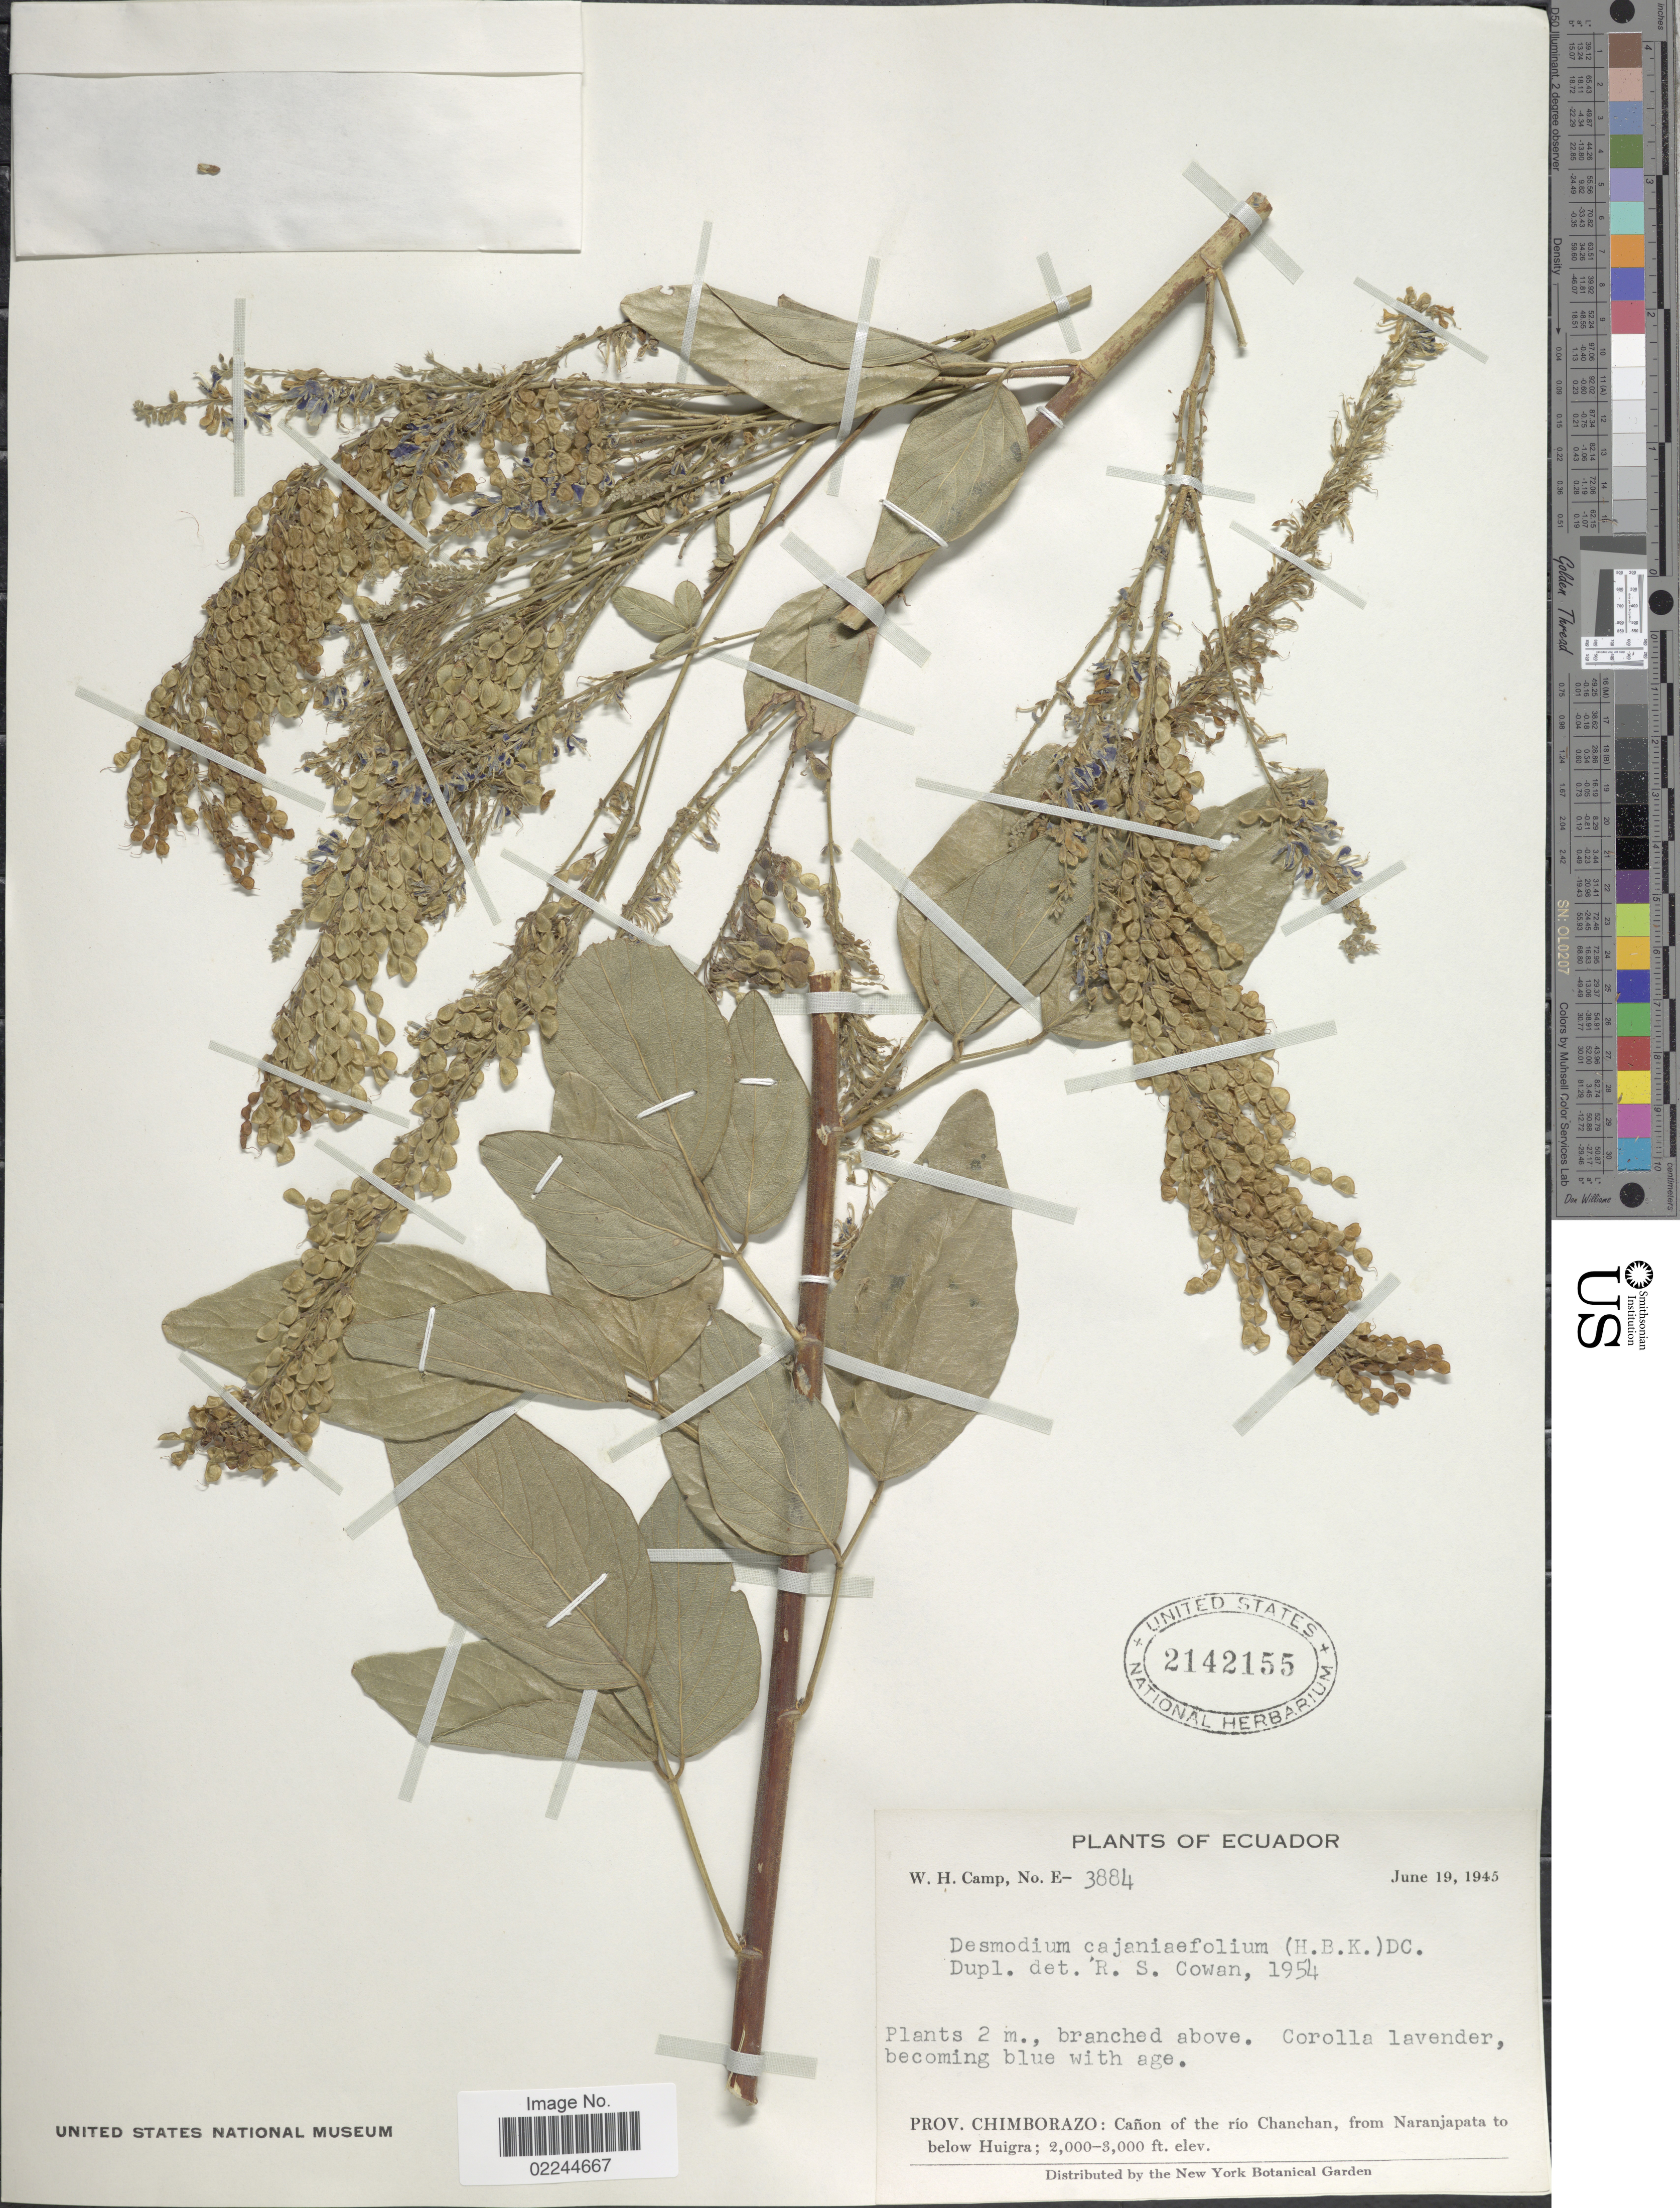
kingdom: Plantae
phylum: Tracheophyta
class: Magnoliopsida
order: Fabales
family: Fabaceae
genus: Desmodium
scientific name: Desmodium cajanifolium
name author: (Kunth) DC.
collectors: W. H. Camp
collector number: E-3884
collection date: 1945-06-19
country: Ecuador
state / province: Chimborazo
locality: Canon of the Rio Chanchan, from Naranjapata to below Huigra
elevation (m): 610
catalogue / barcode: US 2142155